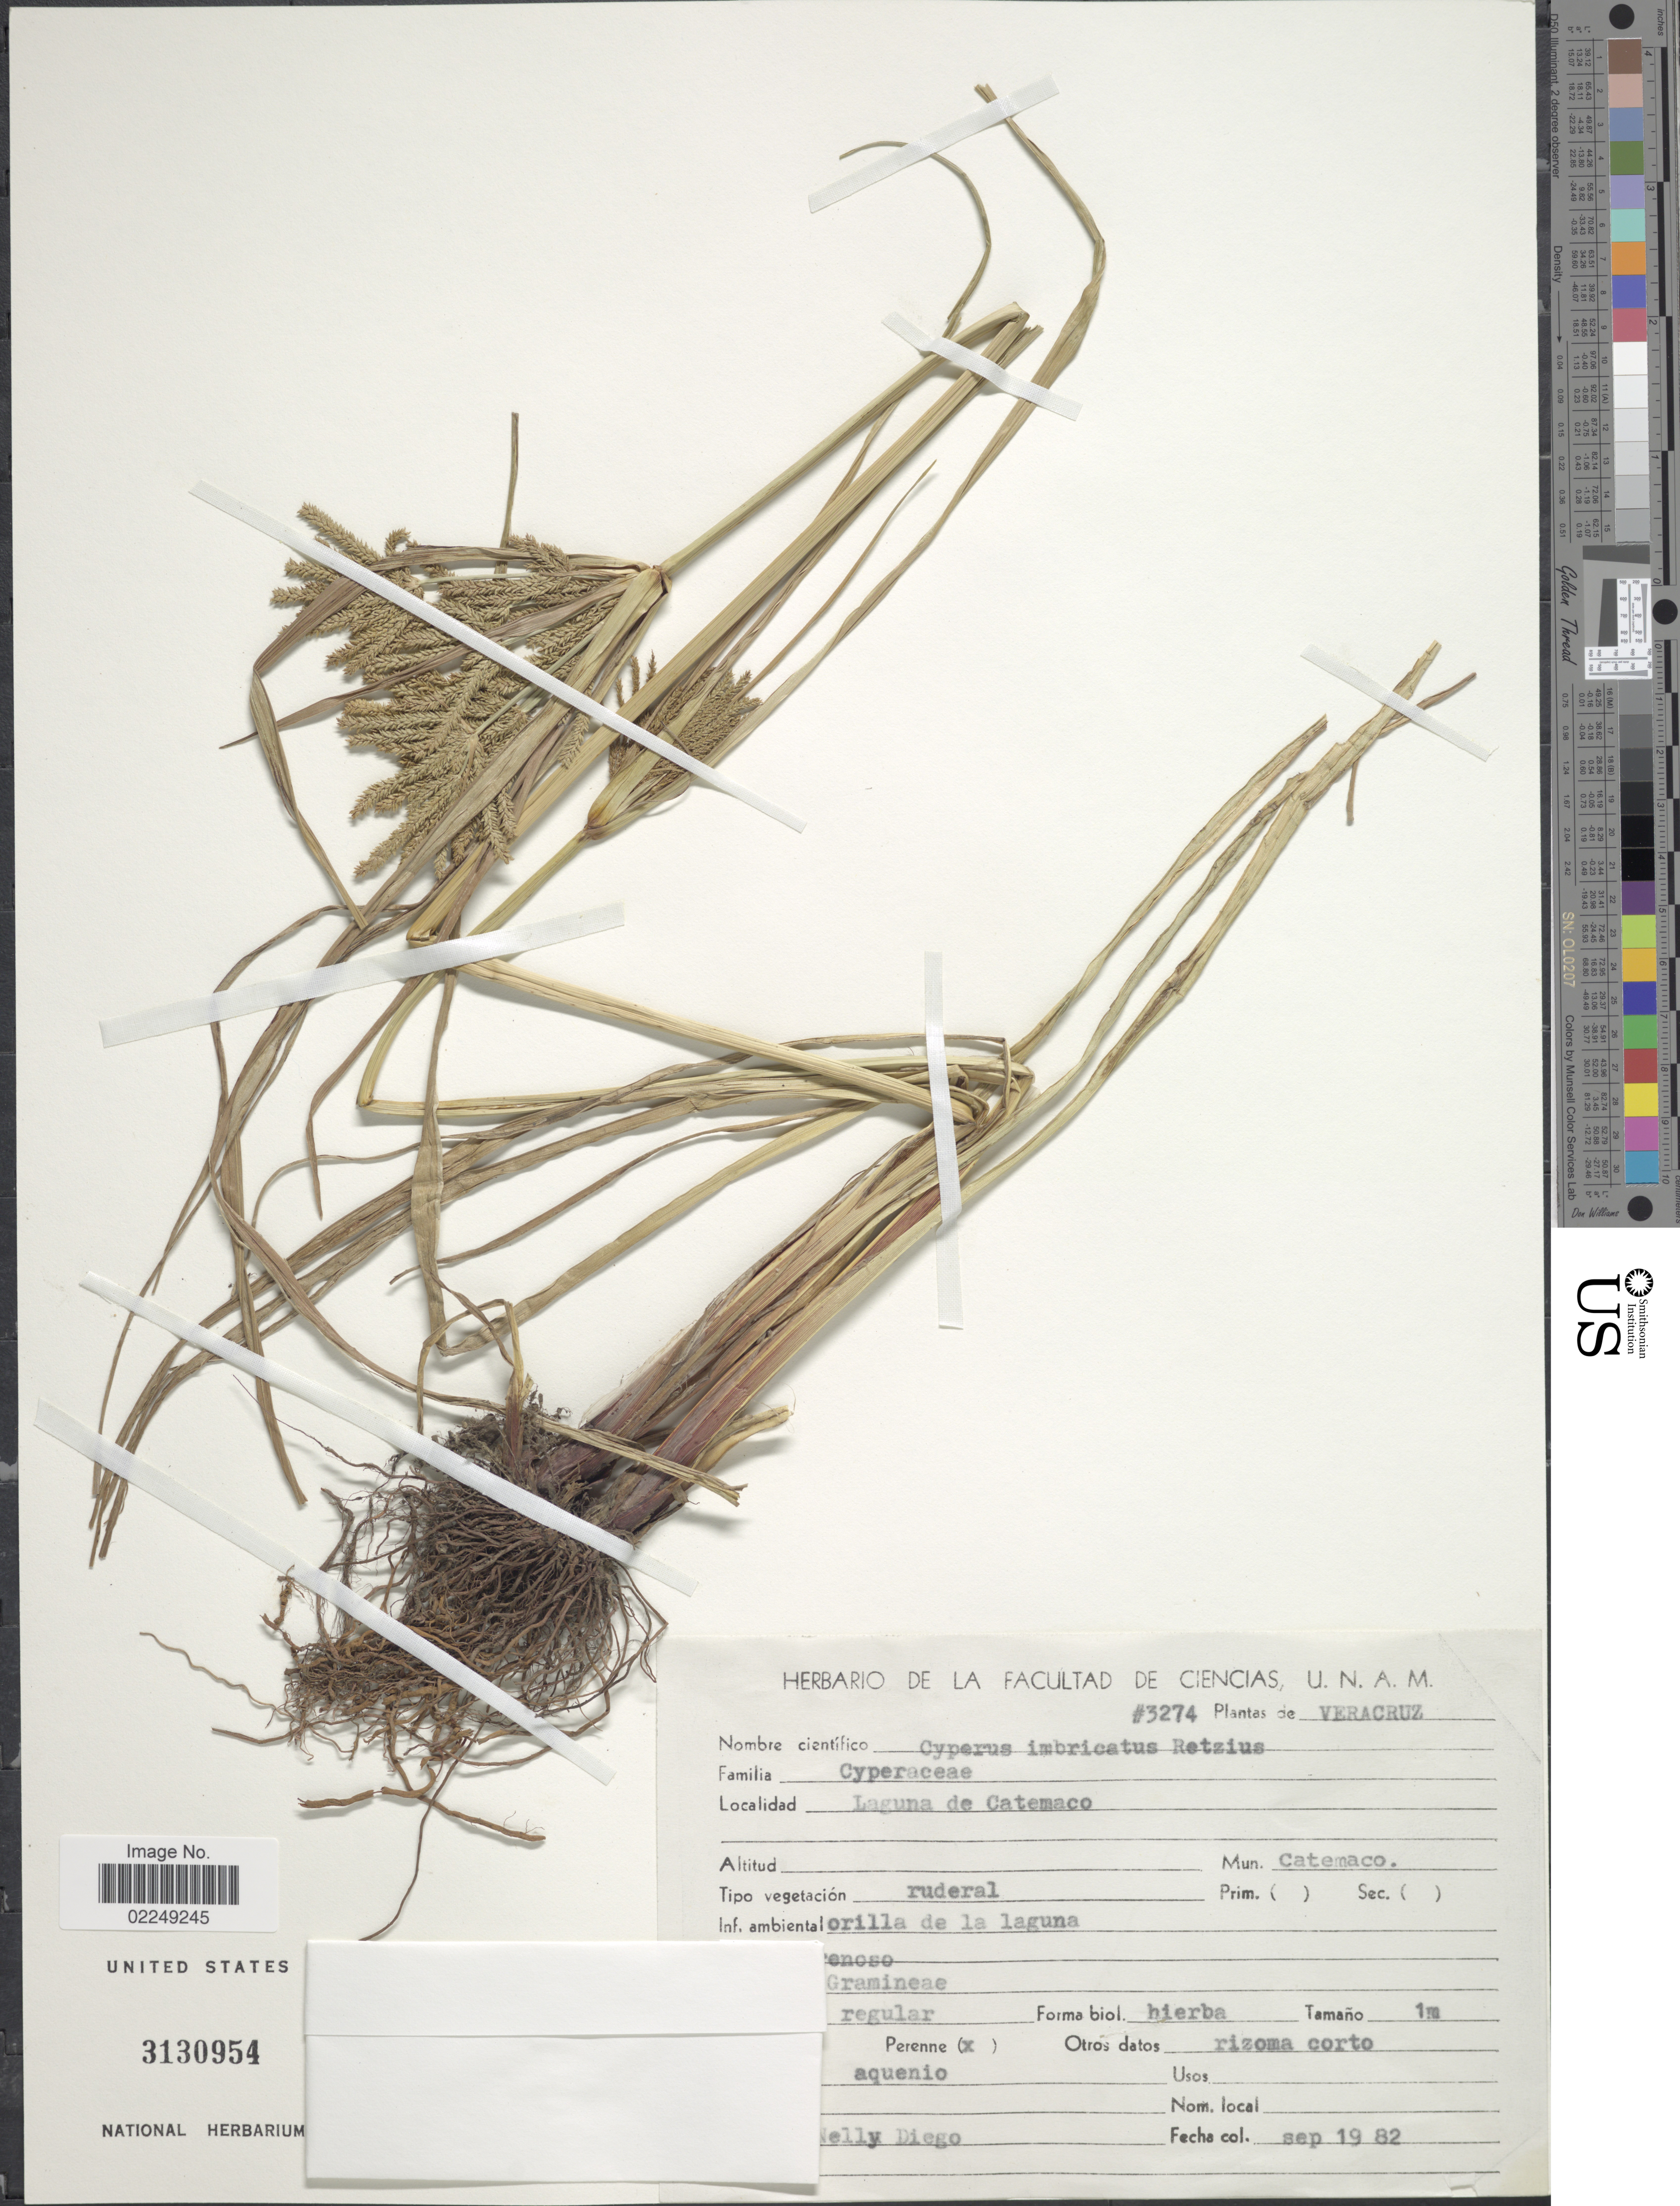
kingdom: Plantae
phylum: Tracheophyta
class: Liliopsida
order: Poales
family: Cyperaceae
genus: Cyperus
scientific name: Cyperus imbricatus Retz.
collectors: N. Diego Pérez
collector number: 3274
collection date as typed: Transcribed d/m/y: 19/9/82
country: Mexico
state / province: Veracruz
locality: Veracruz, Laguna de Catemaco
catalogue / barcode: US 3130954